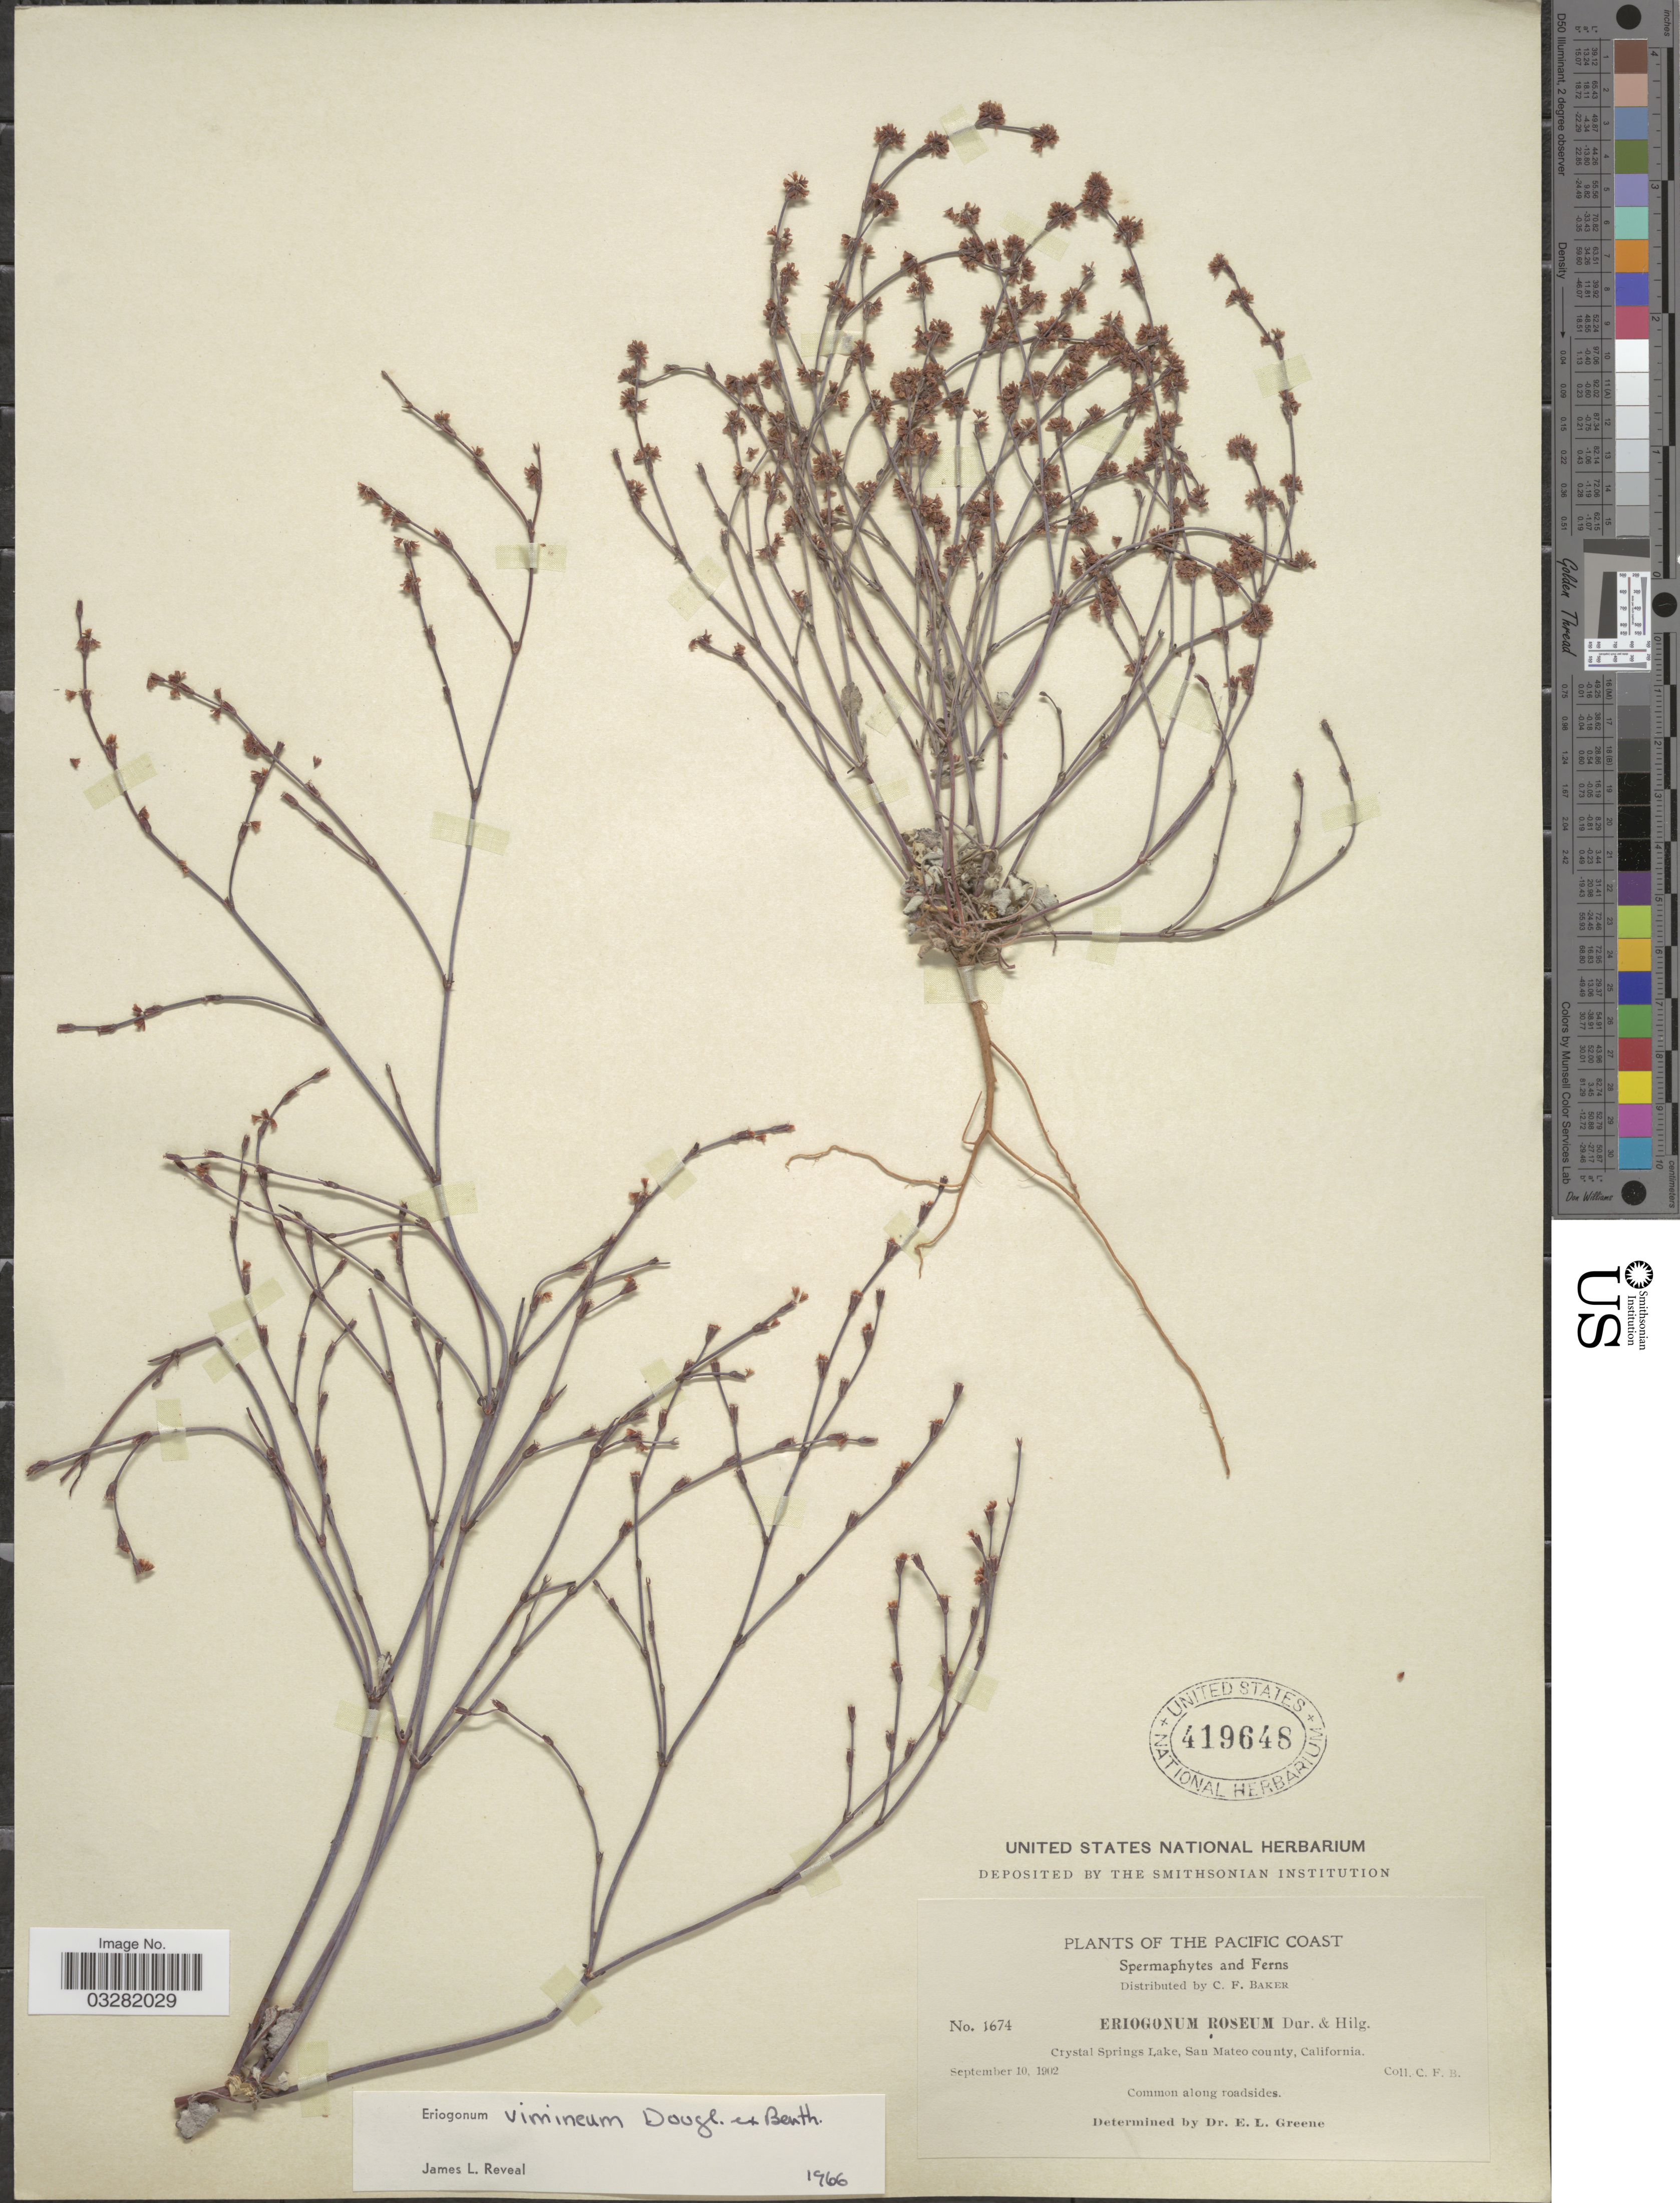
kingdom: Plantae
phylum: Tracheophyta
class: Magnoliopsida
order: Caryophyllales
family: Polygonaceae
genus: Eriogonum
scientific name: Eriogonum vimineum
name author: Douglas ex Benth.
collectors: C. F. Baker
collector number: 1674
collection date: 1902-09-10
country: United States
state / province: California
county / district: San Mateo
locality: The Pacific Coast. Crystal Springs Lake, San Mateo county. Common along roadsides.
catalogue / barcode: US 419648